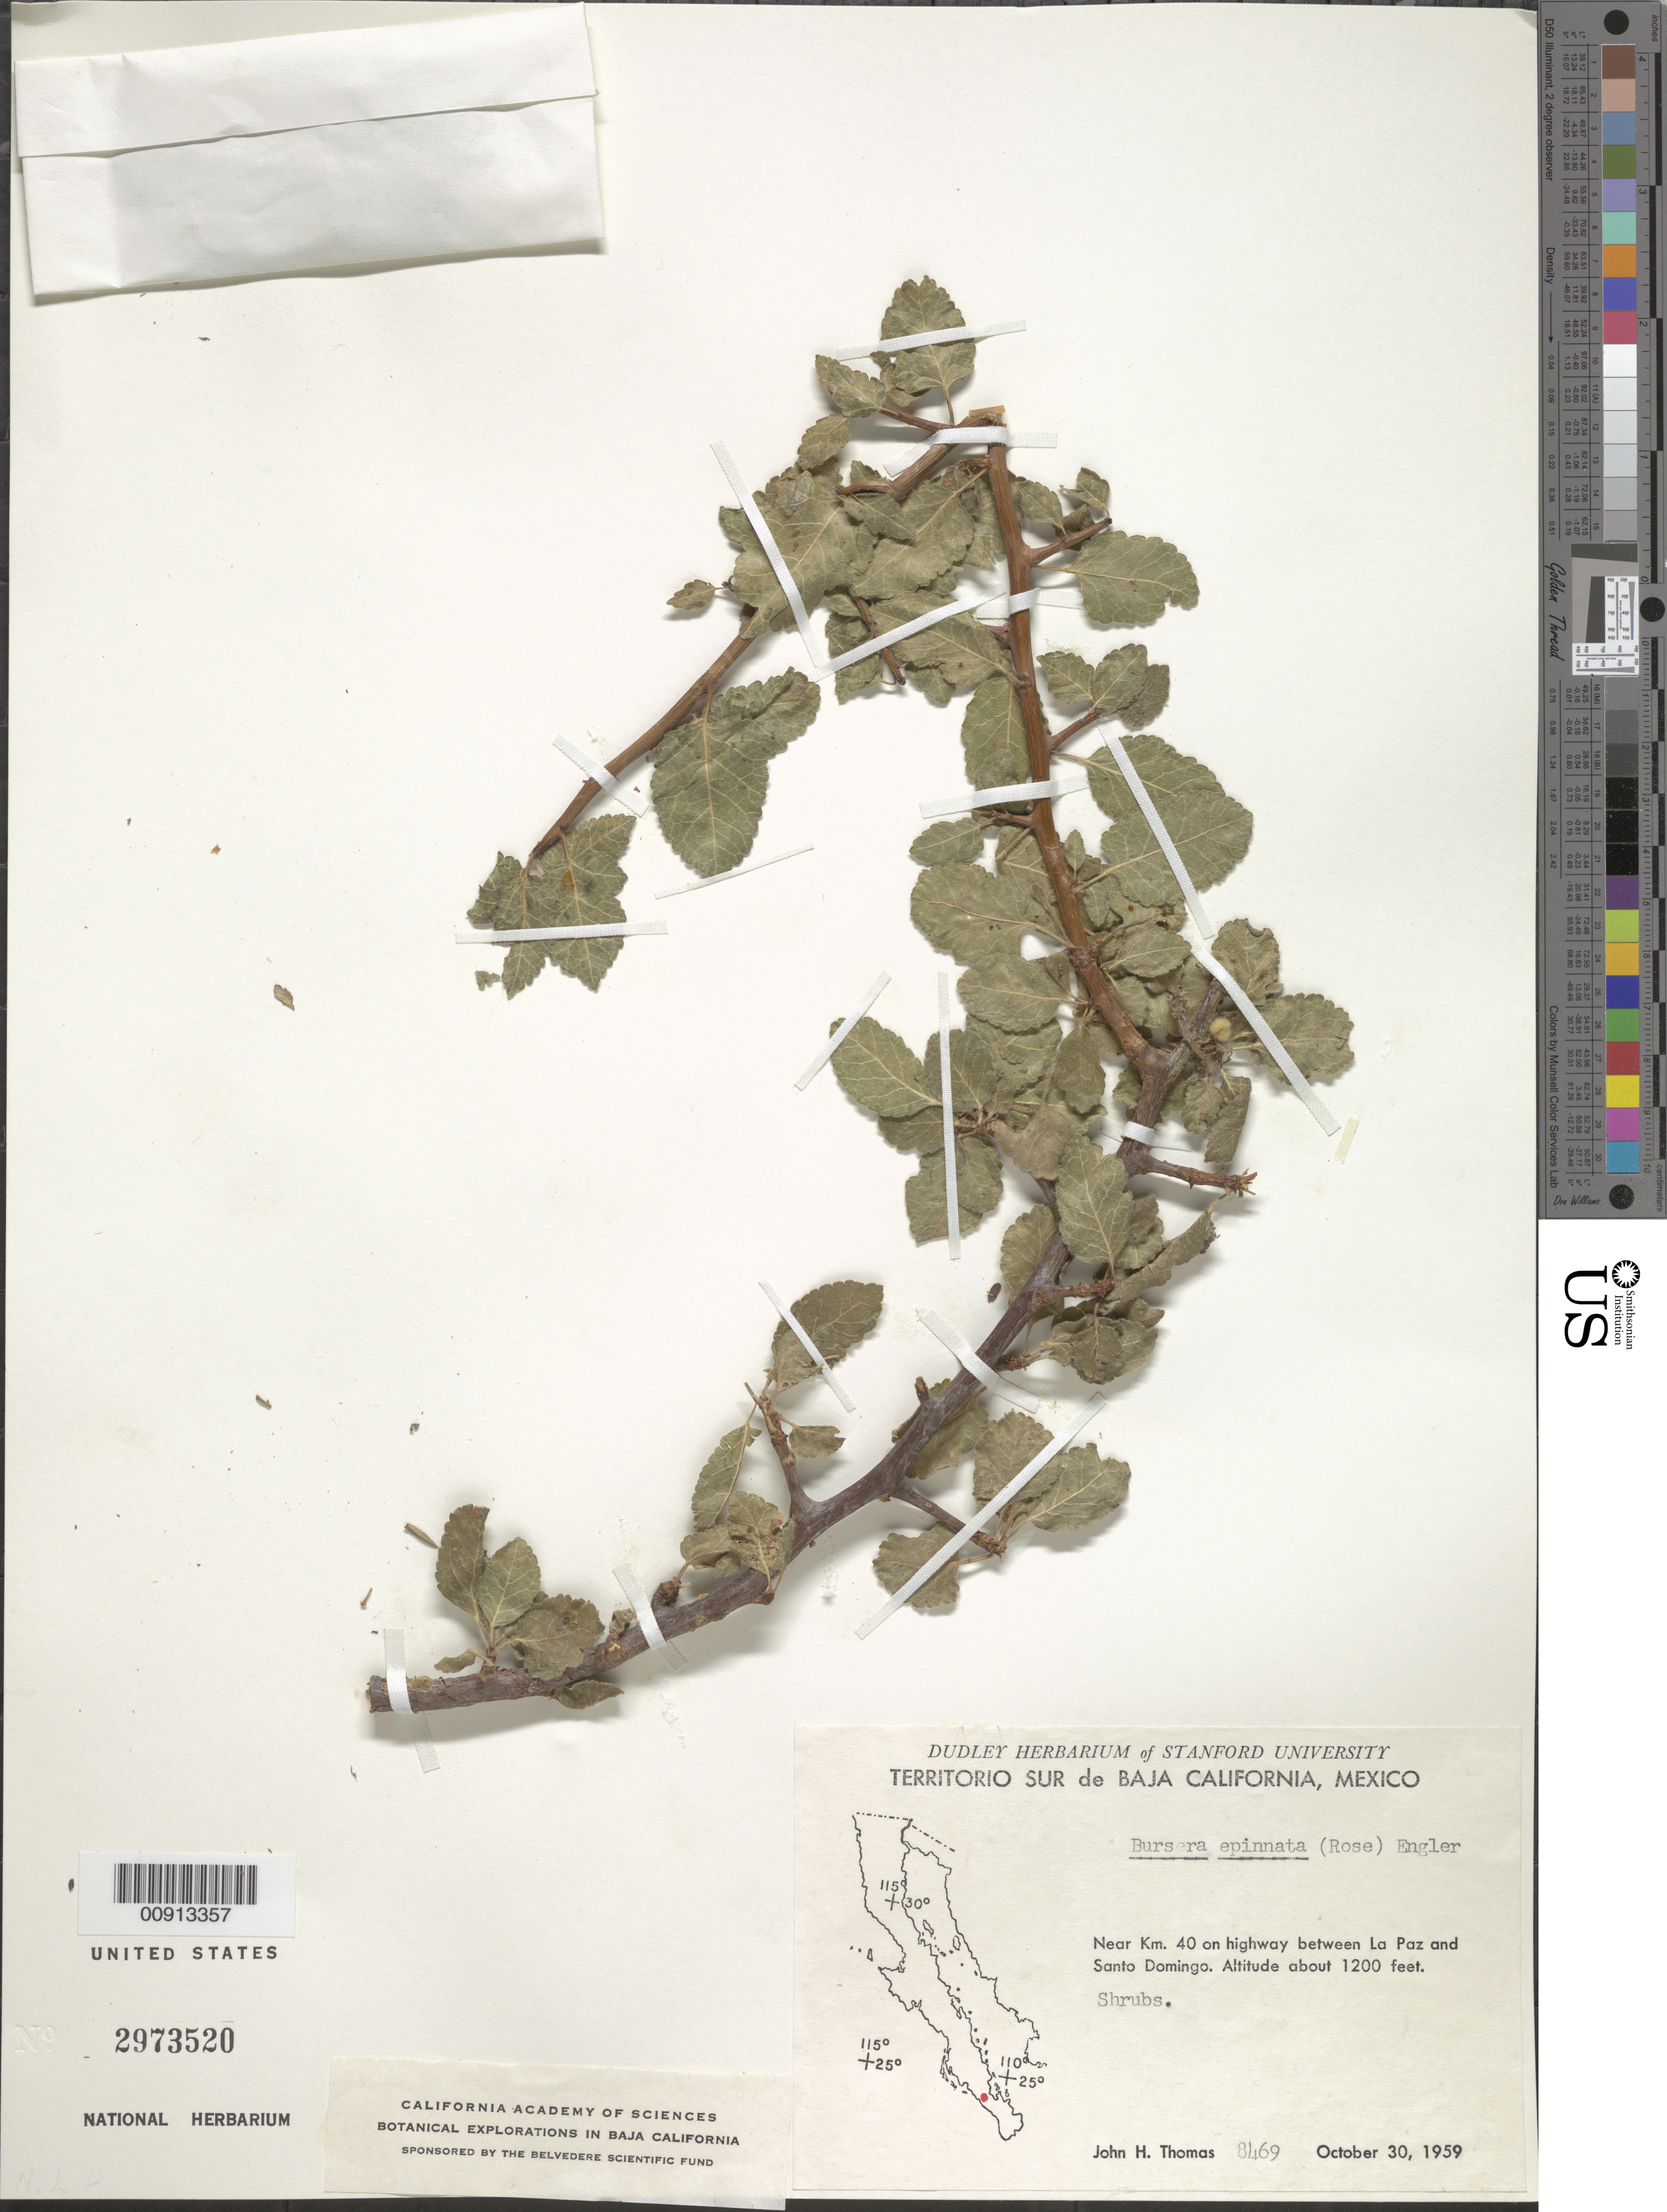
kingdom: Plantae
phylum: Tracheophyta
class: Magnoliopsida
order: Sapindales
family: Burseraceae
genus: Bursera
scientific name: Bursera epinnata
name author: (Rose) Engl.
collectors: J. H. Thomas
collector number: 8469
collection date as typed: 30 Oct 1959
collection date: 1959-10-30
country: Mexico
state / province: Baja California Sur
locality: Near Km. 40 on highway between La Paz and Santo Domingo. Territorio Sur de Baja California.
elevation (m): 366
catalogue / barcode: US 2973520